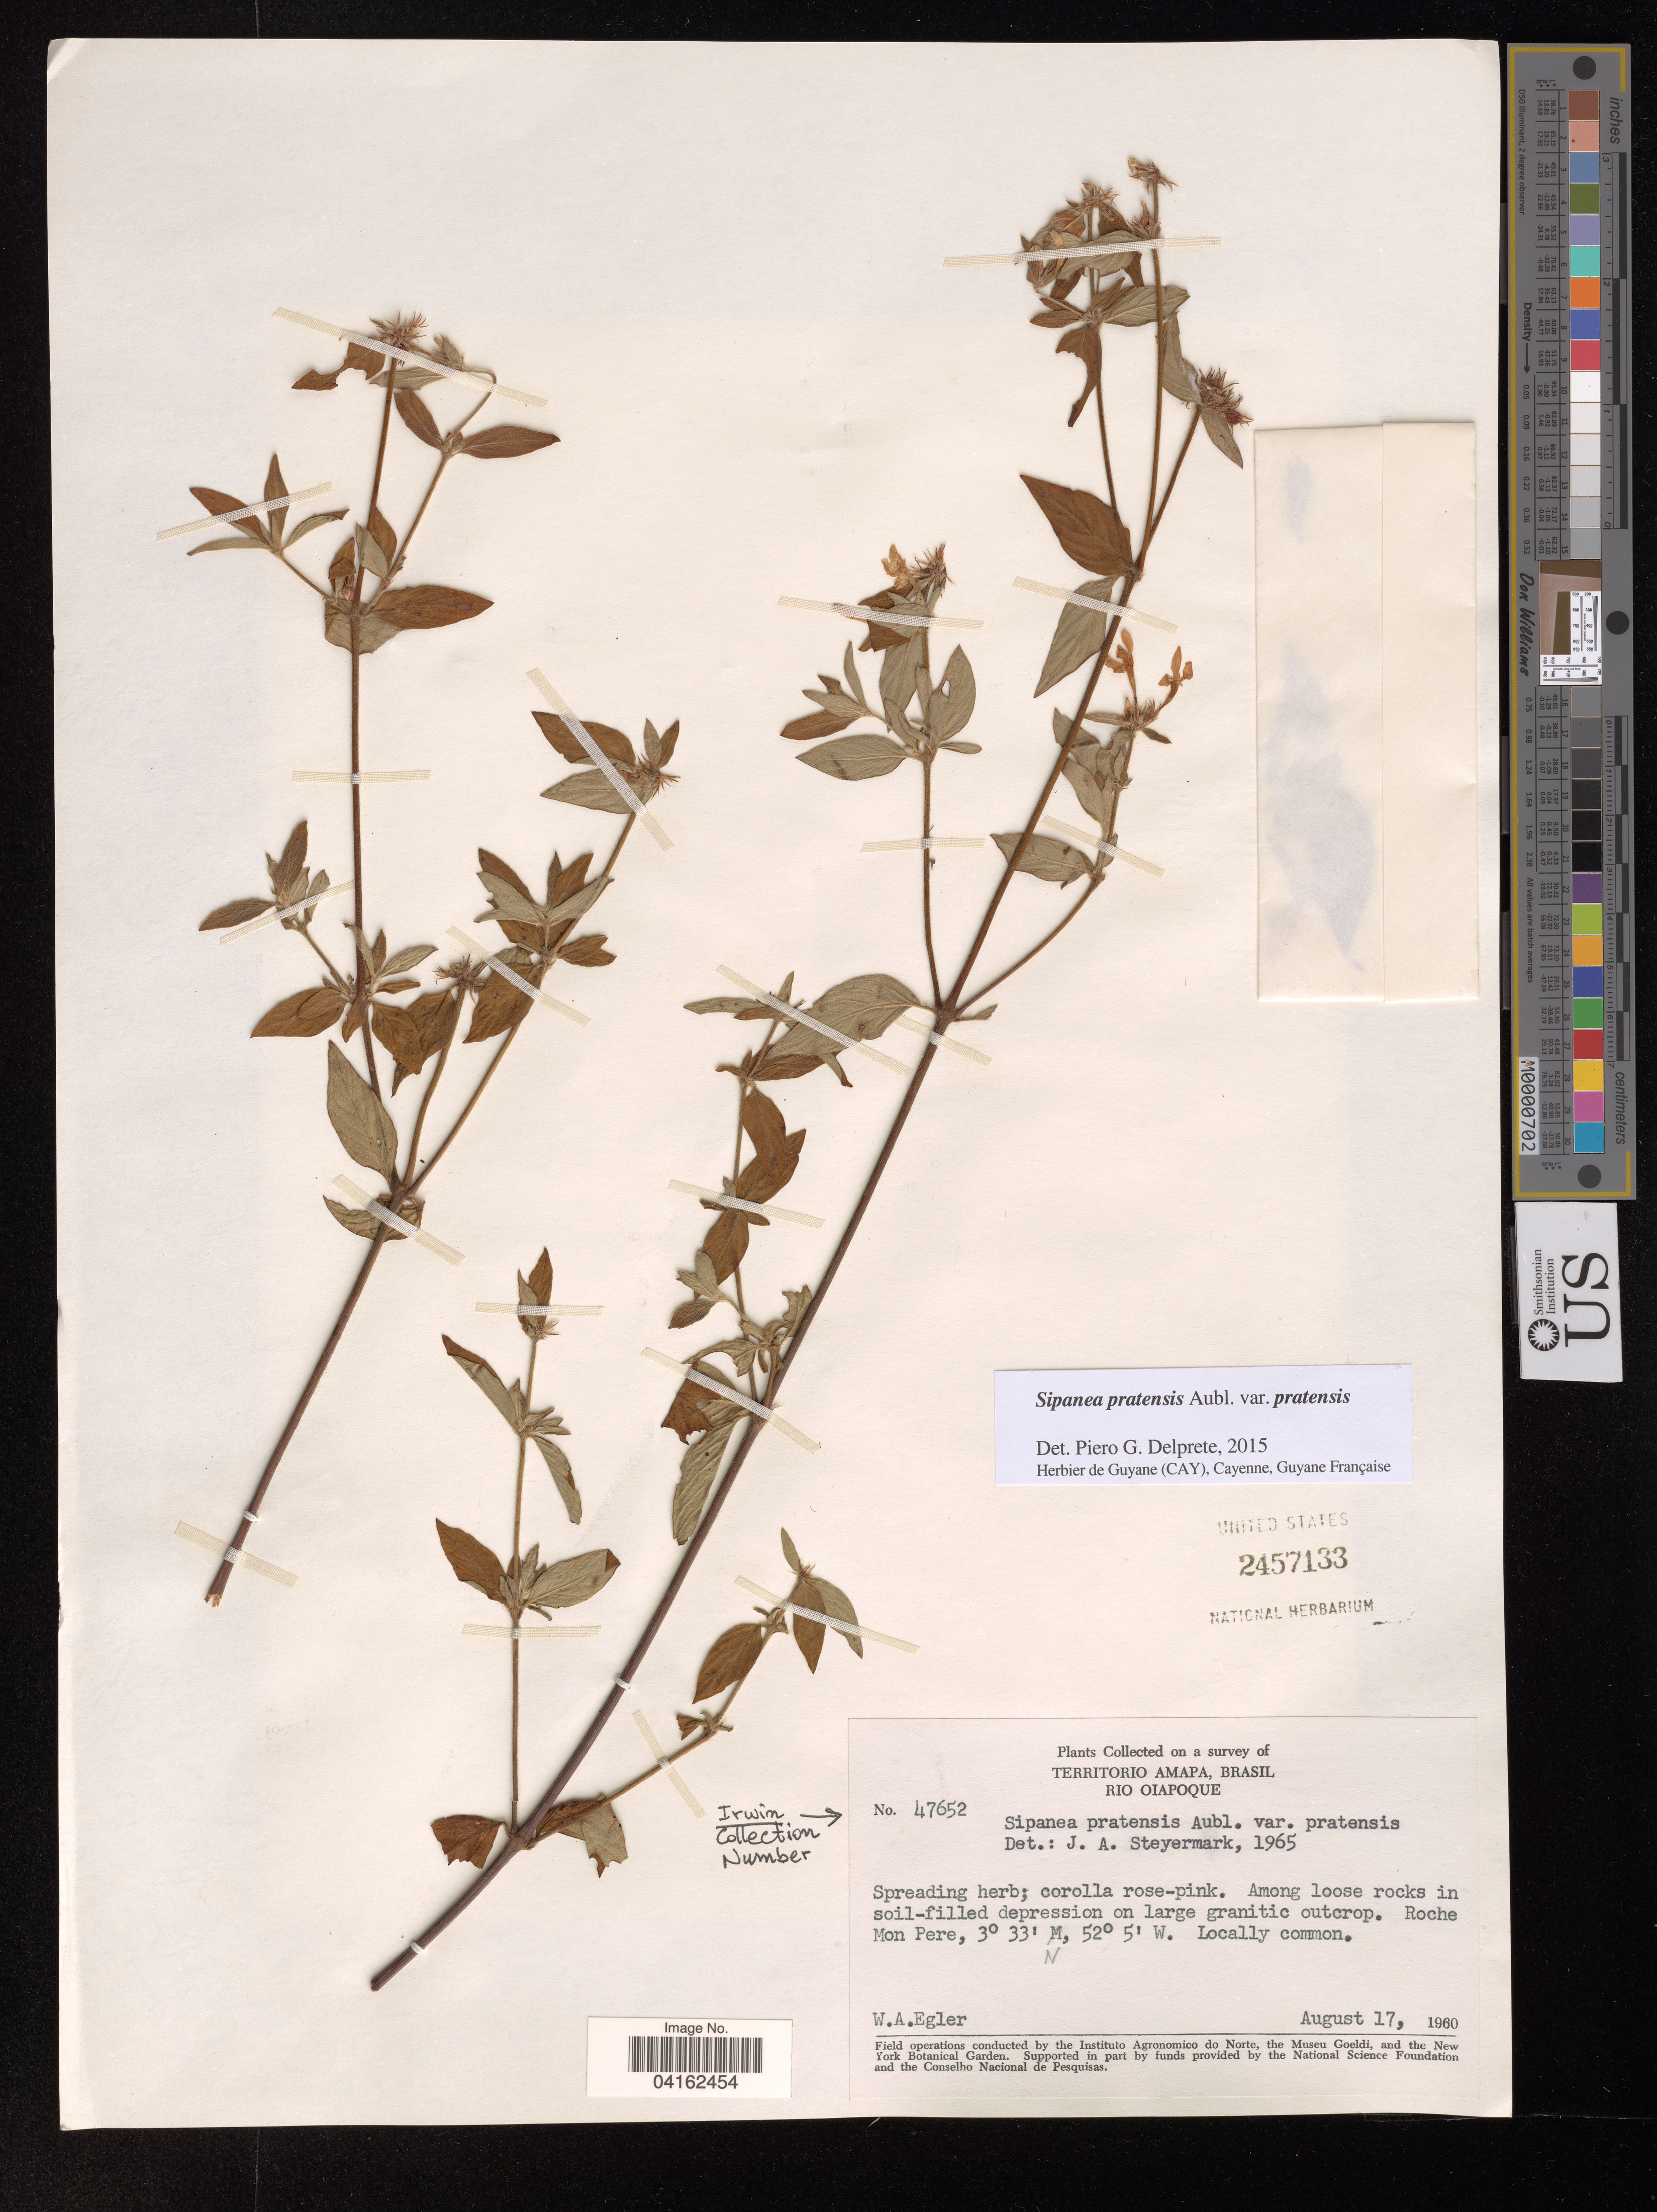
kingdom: Plantae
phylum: Tracheophyta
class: Magnoliopsida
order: Gentianales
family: Rubiaceae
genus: Sipanea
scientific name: Sipanea pratensis var. pratensis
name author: Aubl.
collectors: W. A. Egler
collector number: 47652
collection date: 1960-08-17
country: Brazil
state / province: Amapá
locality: Rio Oiapoque. Roche Mon Pere.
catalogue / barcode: US 2457133